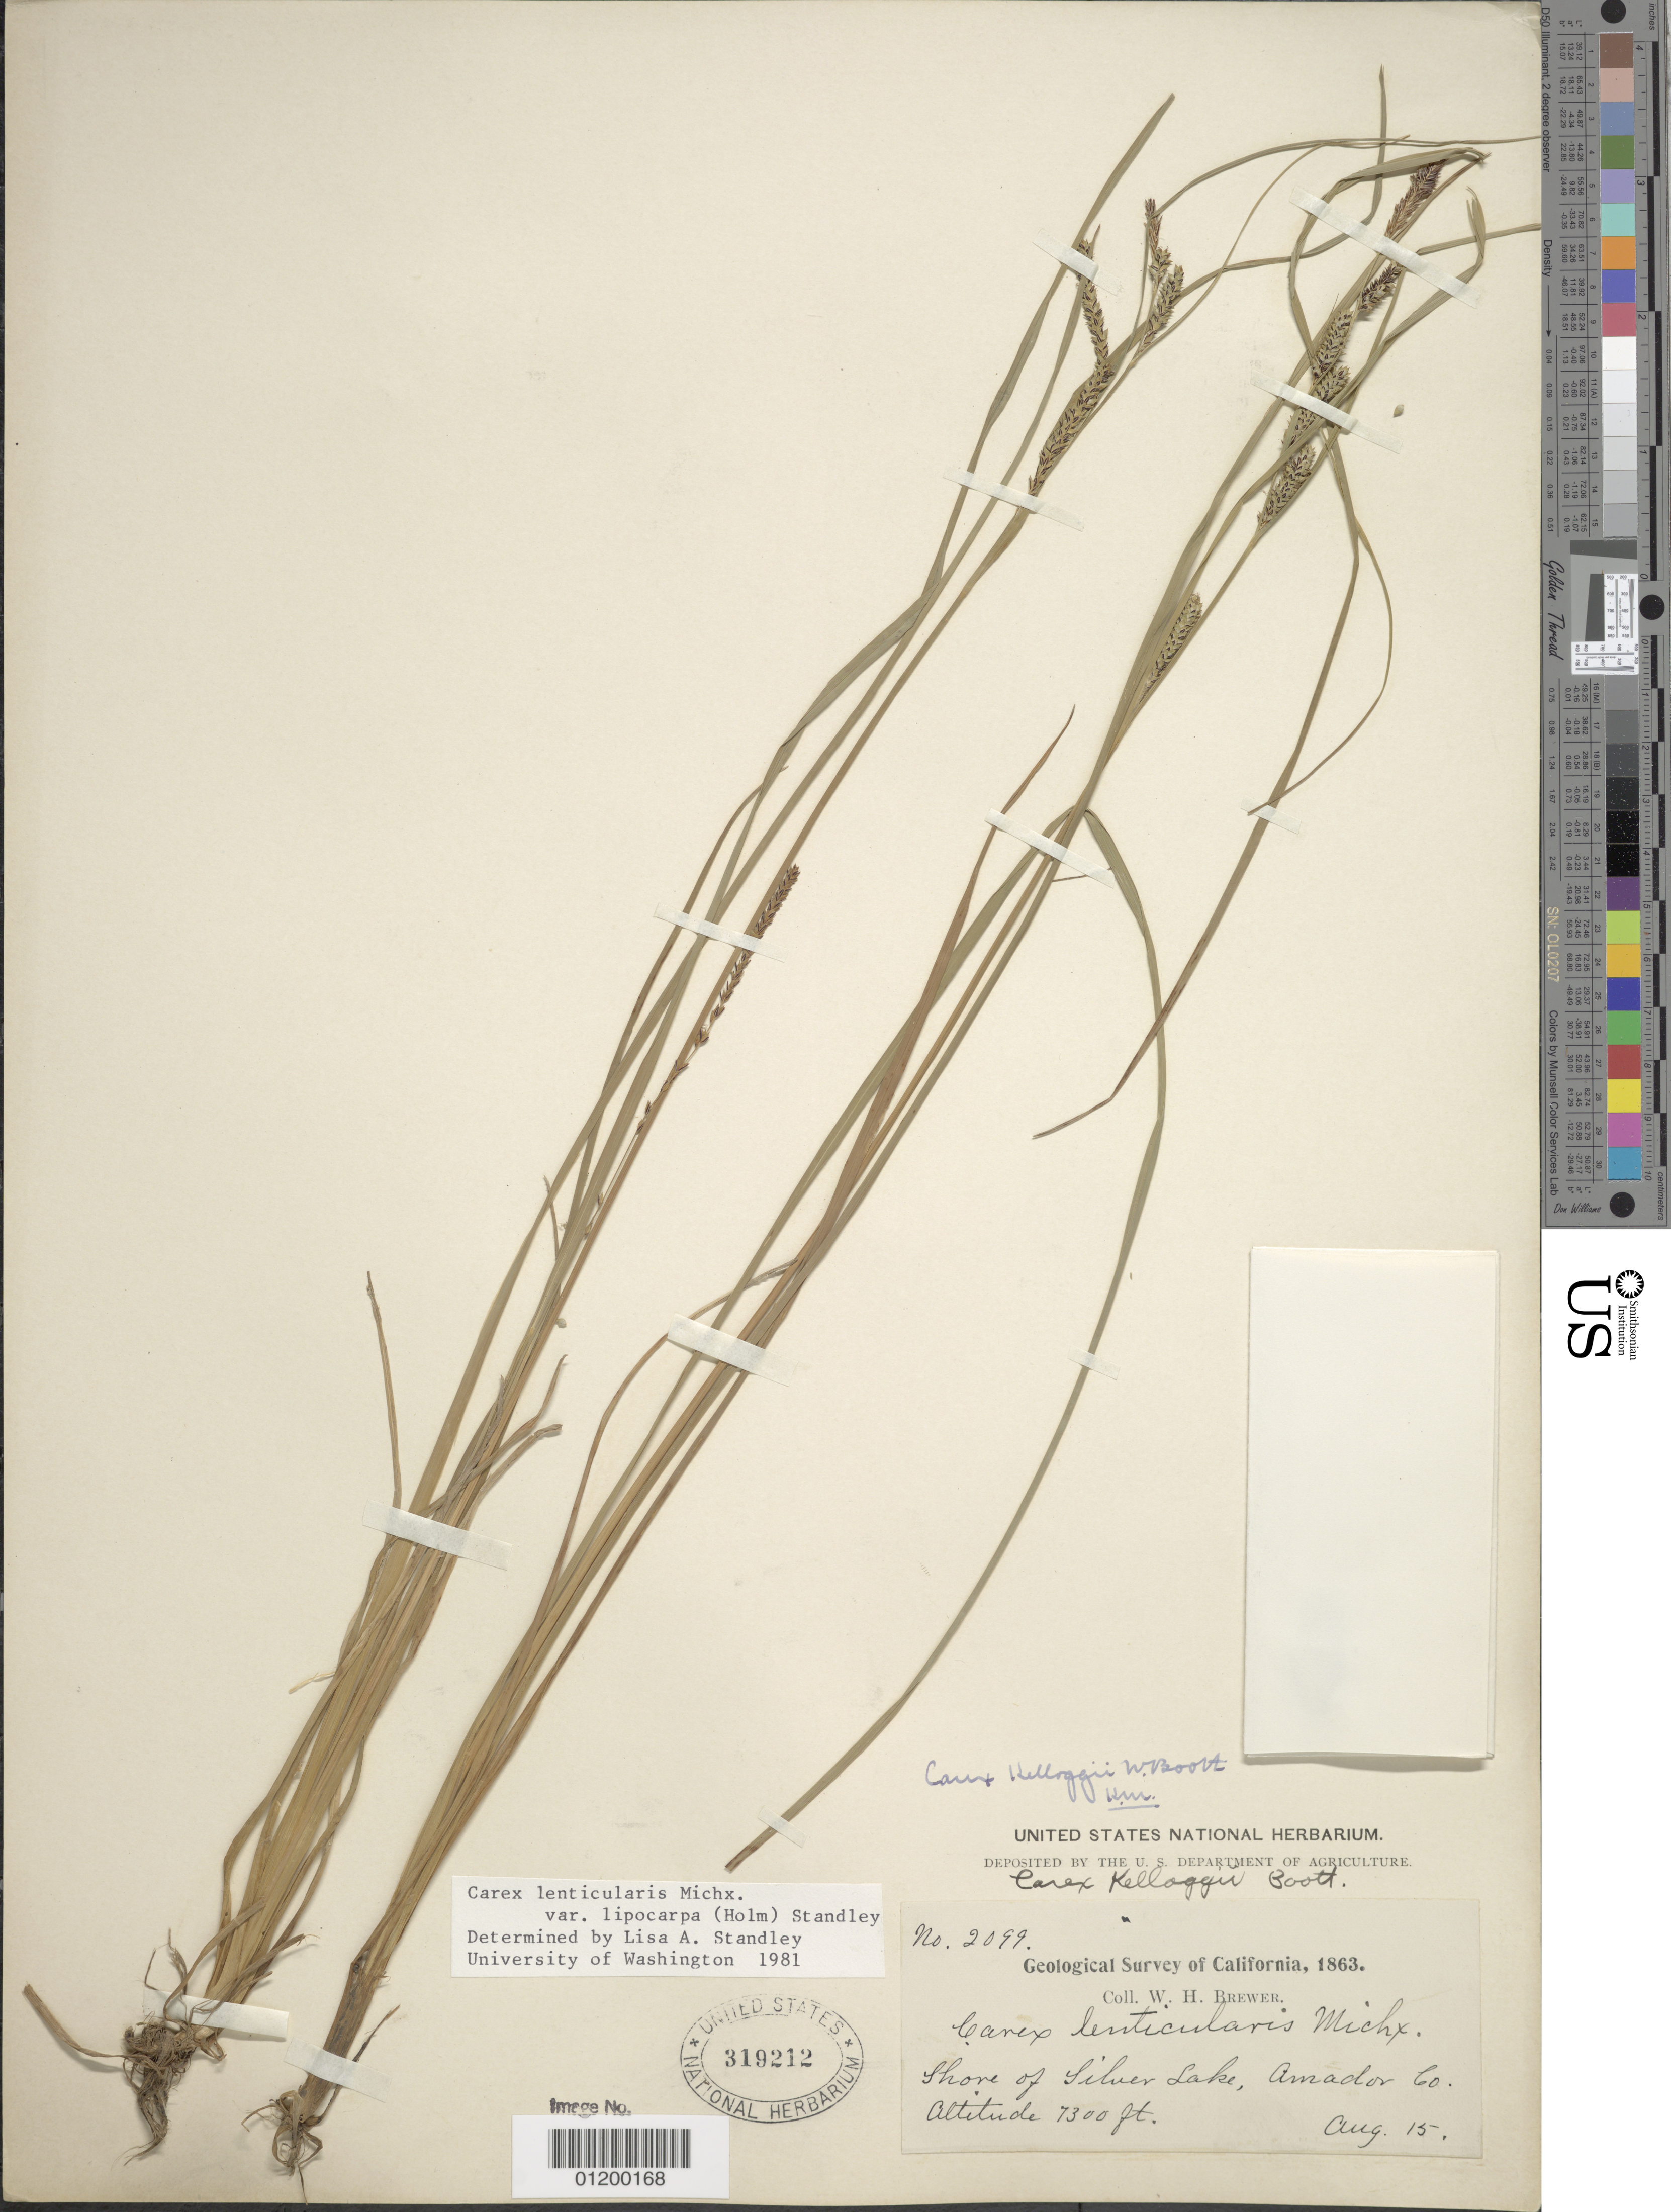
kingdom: Plantae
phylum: Tracheophyta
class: Liliopsida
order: Poales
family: Cyperaceae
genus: Carex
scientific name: Carex kelloggii var. kelloggii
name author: W. Boott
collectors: W. H. Brewer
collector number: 2099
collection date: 1863-08-15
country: United States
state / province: California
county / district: Amador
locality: Shore of Silver Lake.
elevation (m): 2225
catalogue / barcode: US 319212